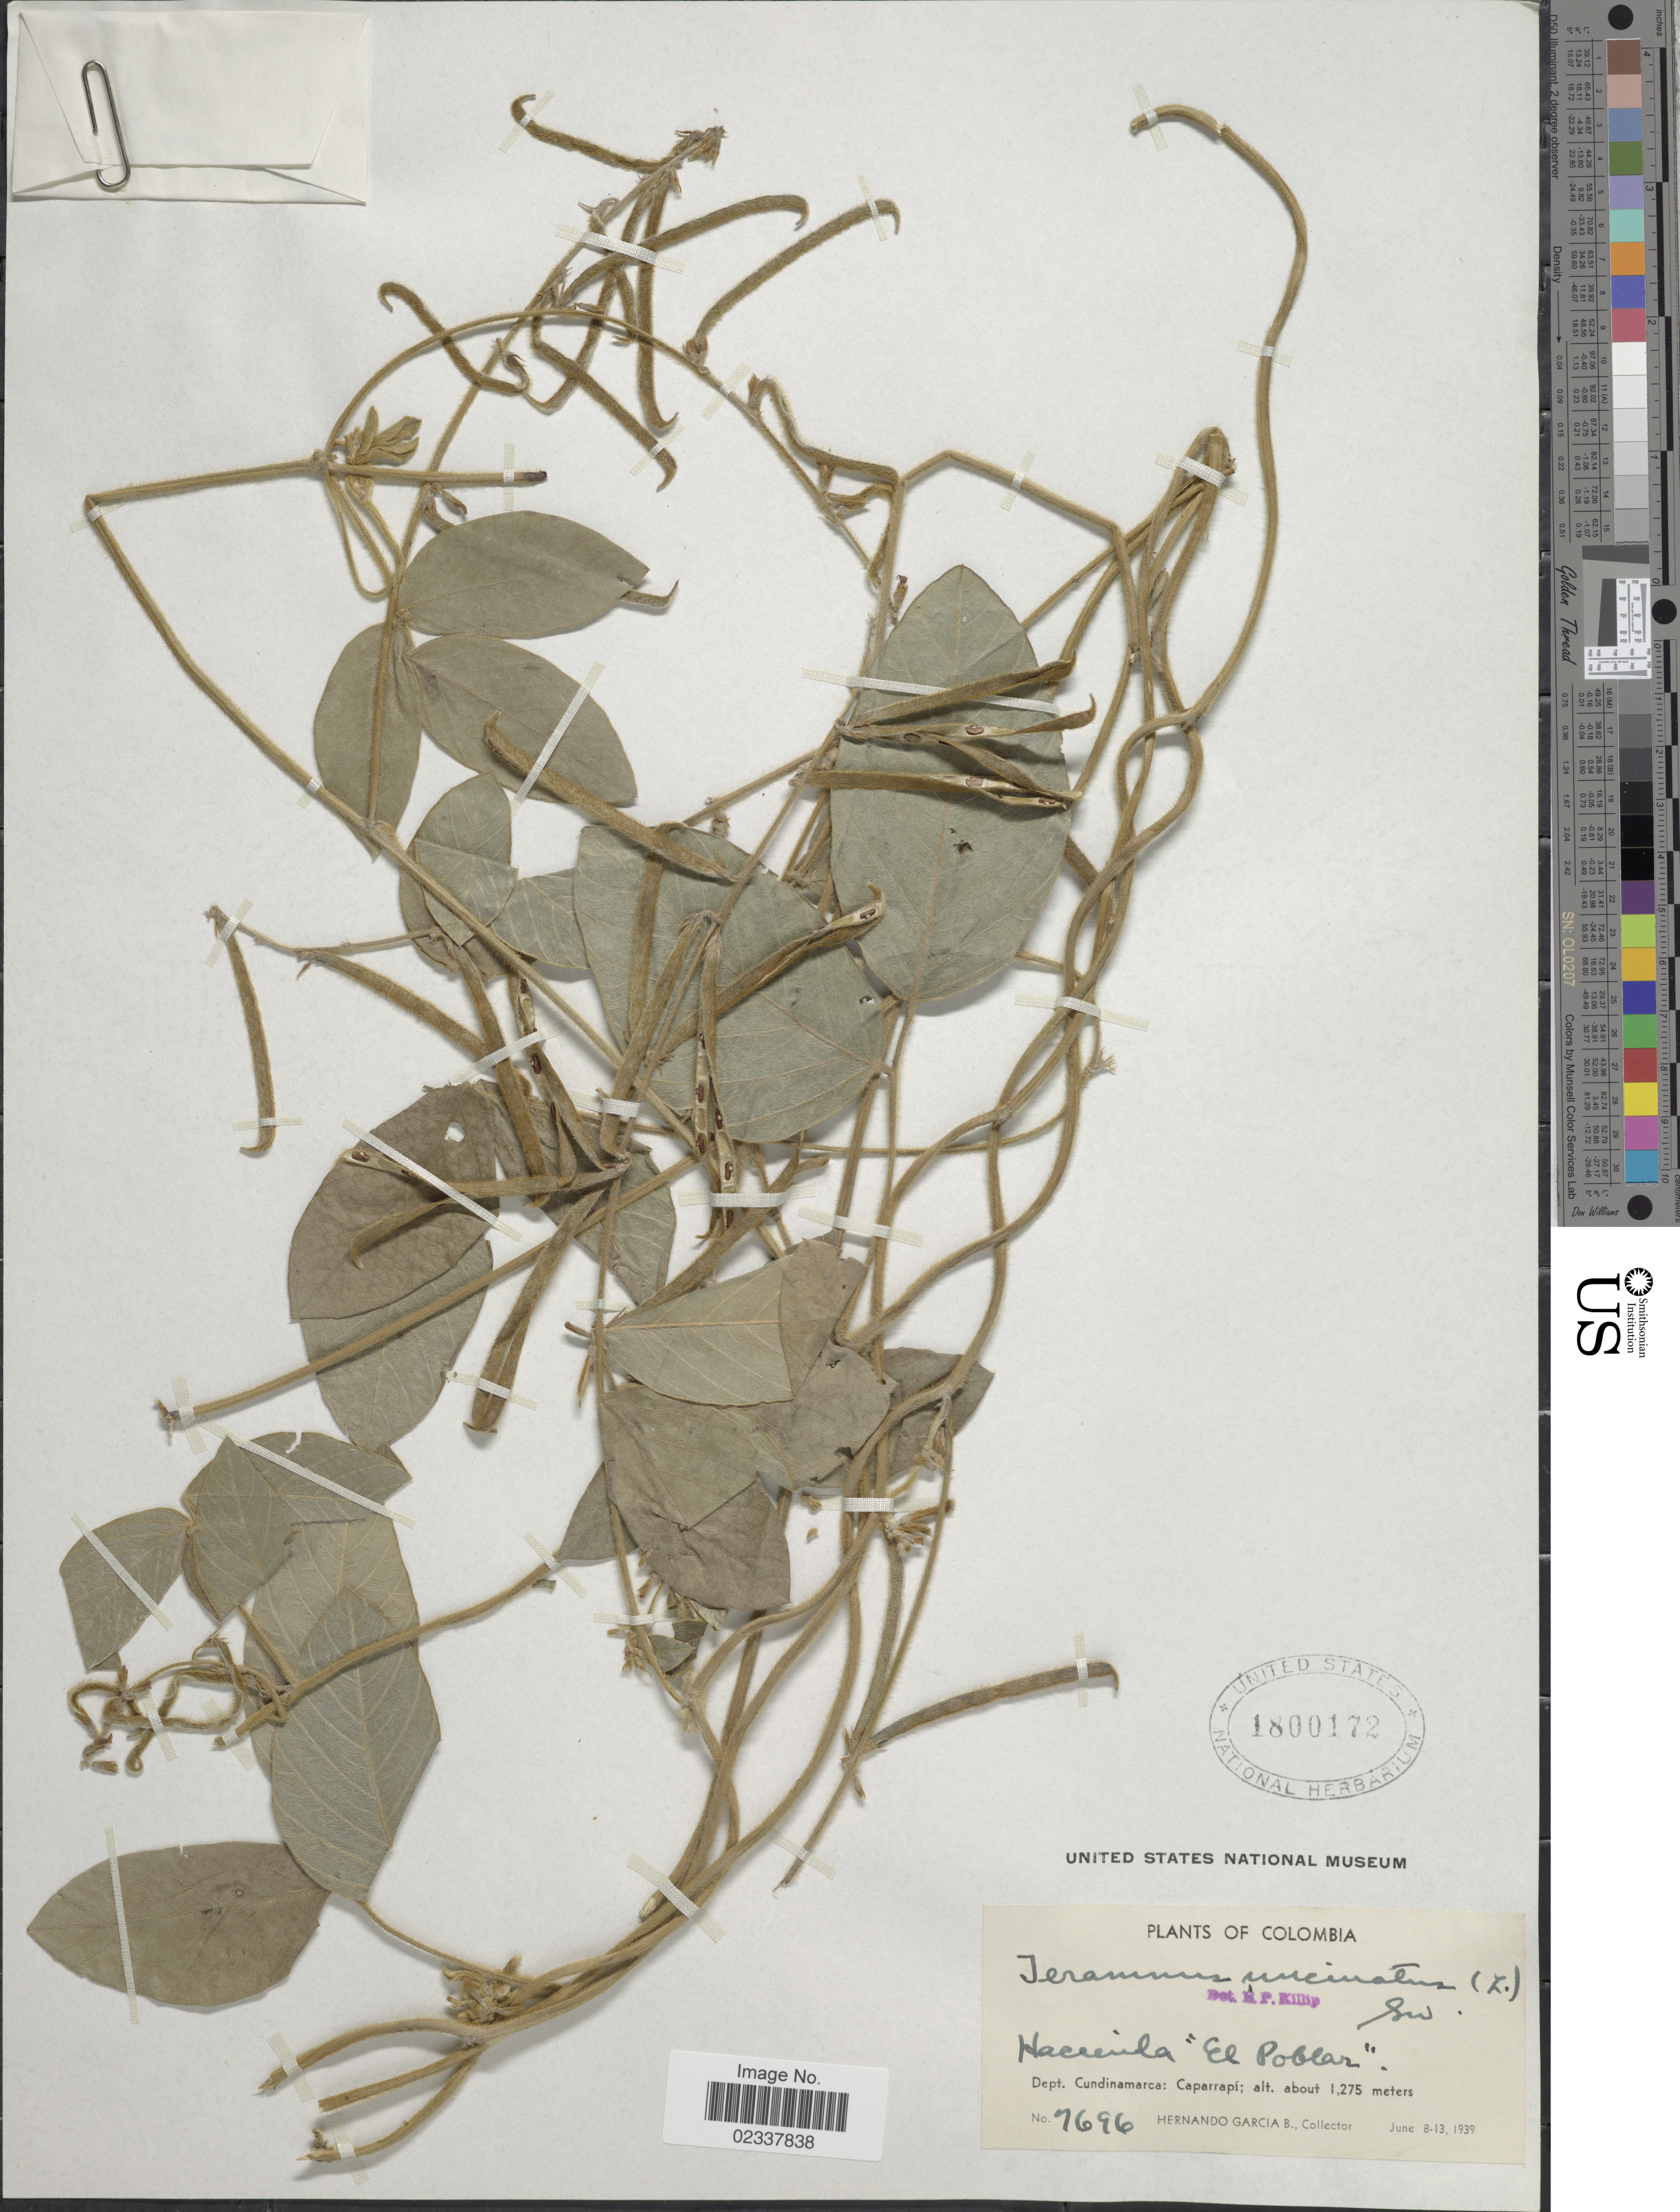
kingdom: Plantae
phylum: Tracheophyta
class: Magnoliopsida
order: Fabales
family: Fabaceae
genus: Teramnus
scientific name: Teramnus uncinatus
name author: (L.) Sw.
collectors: H. García Barriga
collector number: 7696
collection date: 1939-06-08/1939-06-13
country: Colombia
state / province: Cundinamarca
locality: Caparrapi, Hacienda El Poblar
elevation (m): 1275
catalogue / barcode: US 1800172